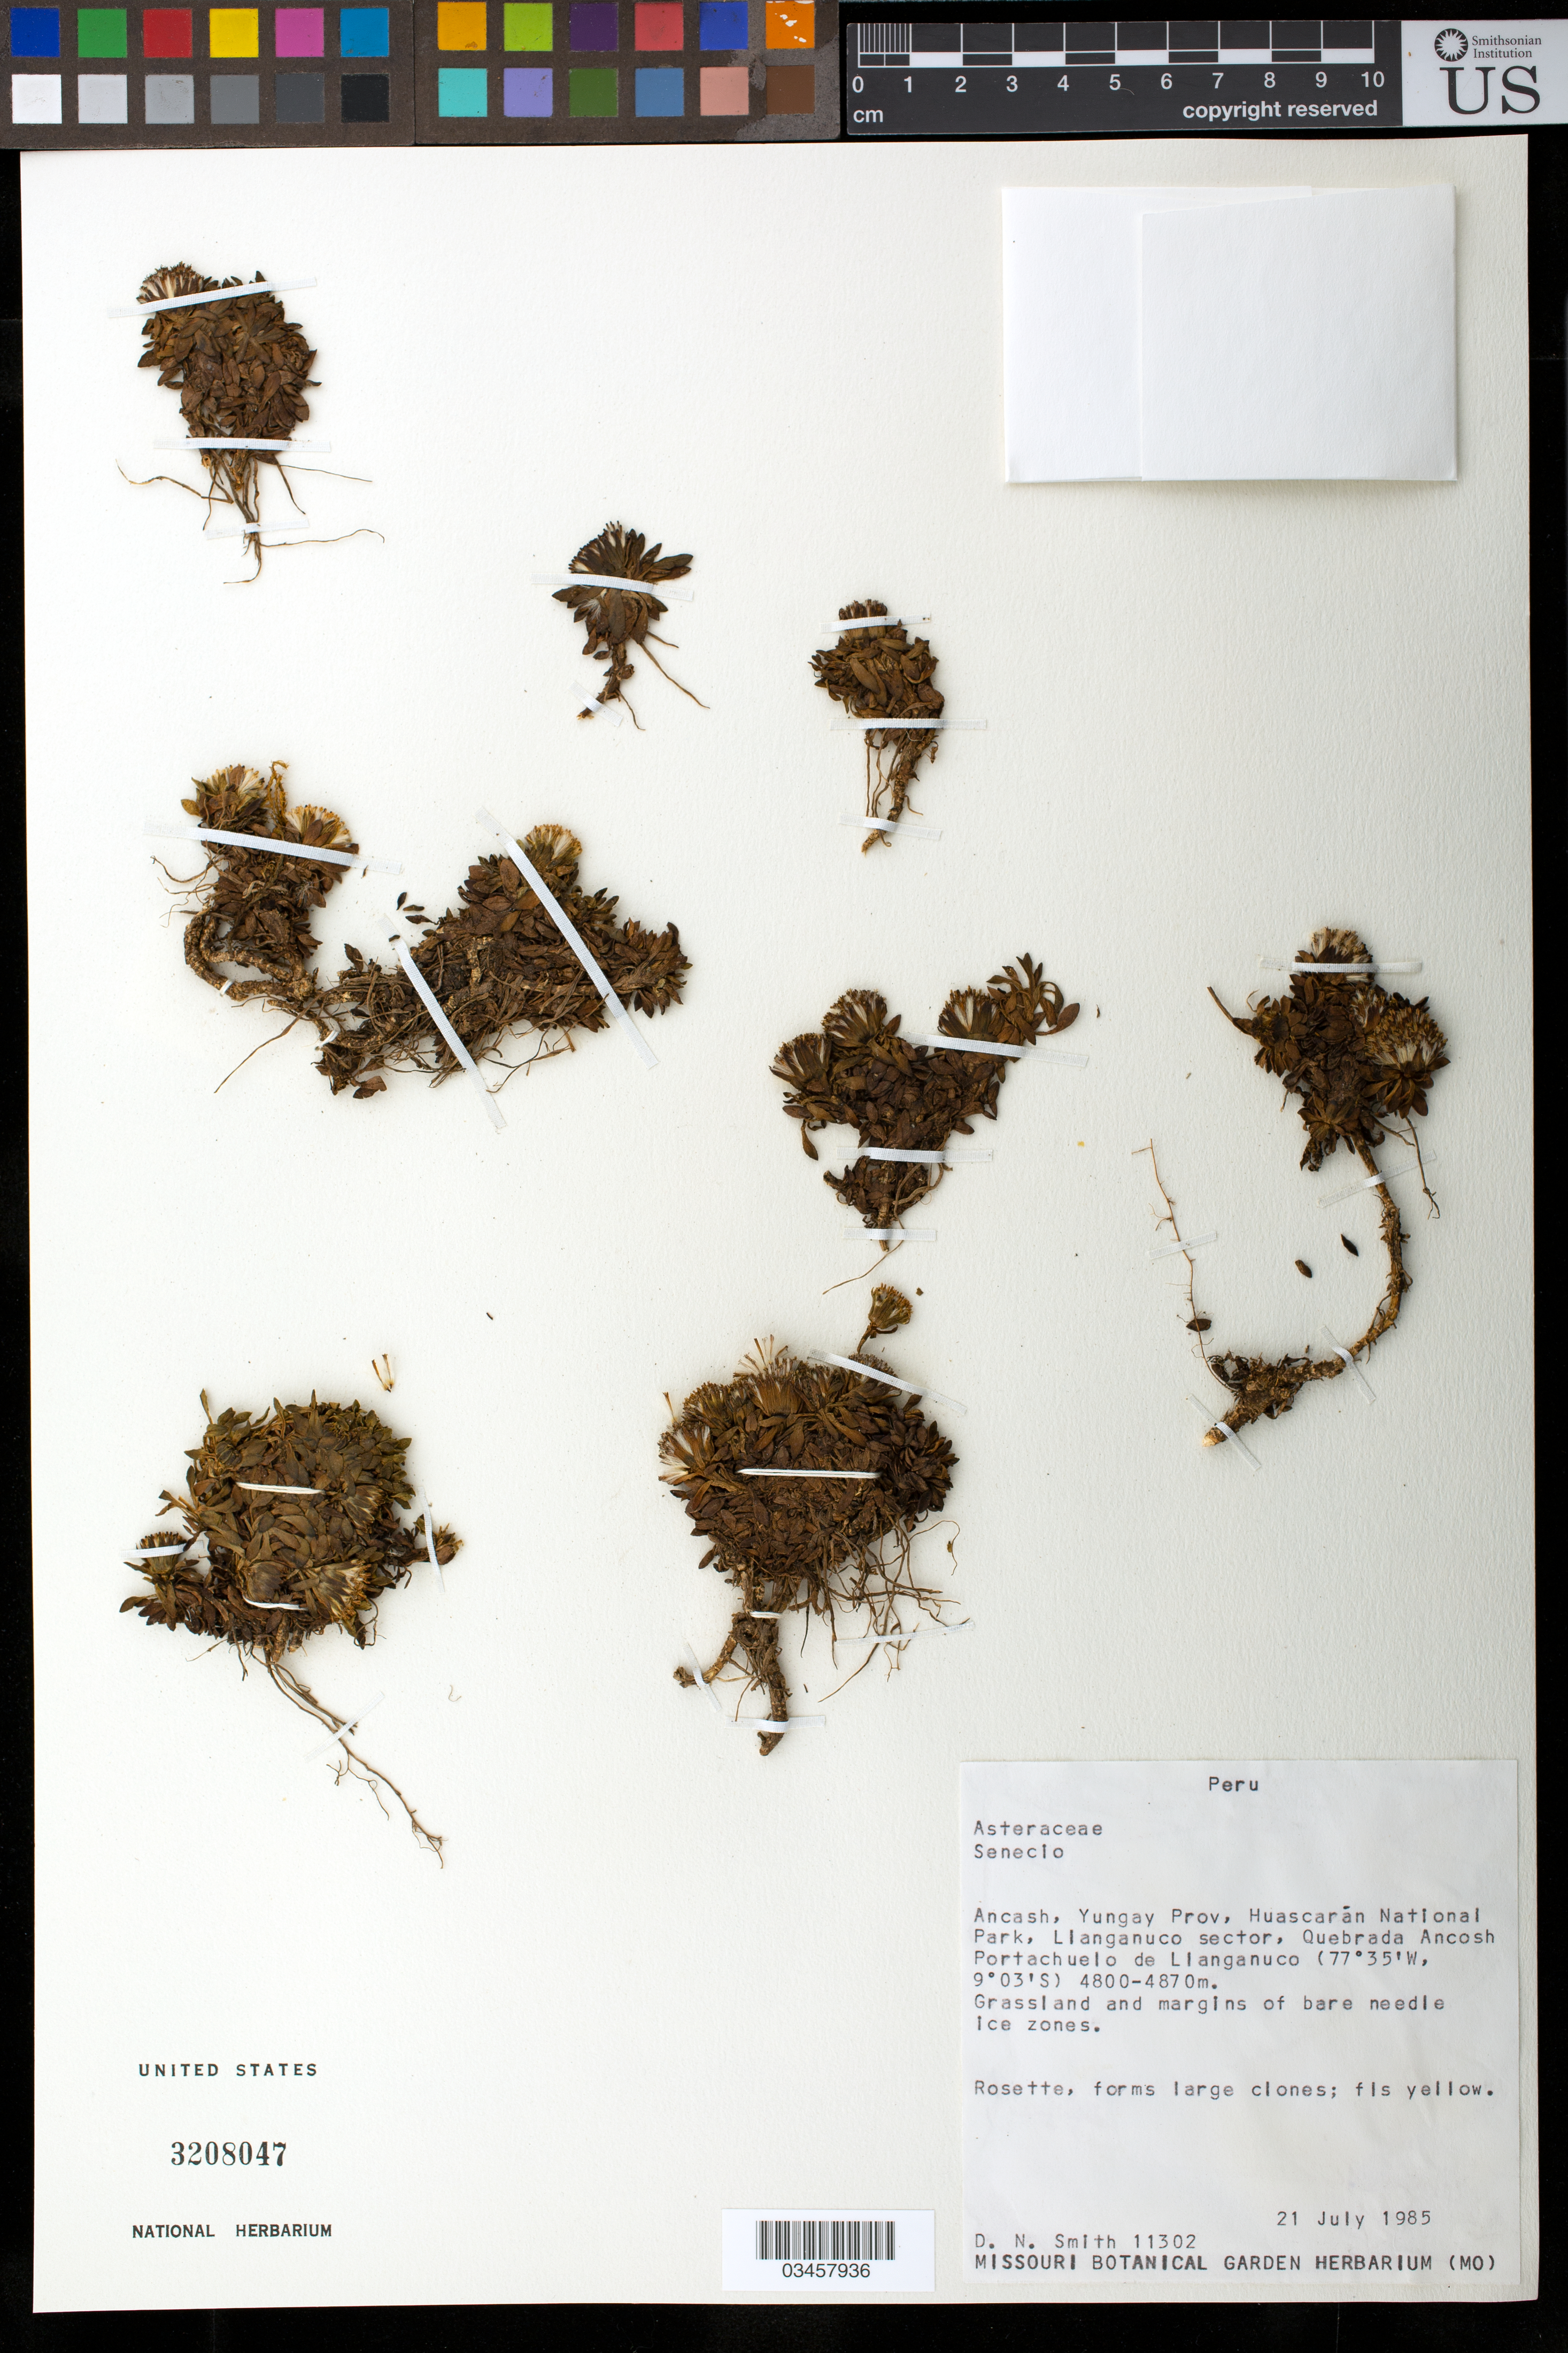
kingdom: Plantae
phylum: Tracheophyta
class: Magnoliopsida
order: Asterales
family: Asteraceae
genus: Senecio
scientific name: Senecio sp.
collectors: D. Smith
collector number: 11302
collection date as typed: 21 Jul 1985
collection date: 1985-07-21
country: Peru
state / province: Ancash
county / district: Yungay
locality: Huascarán National Park, Llanganuco sector, Quebrada Ancosh Portachuelo de Llanganuco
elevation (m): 4800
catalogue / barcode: US 3208047